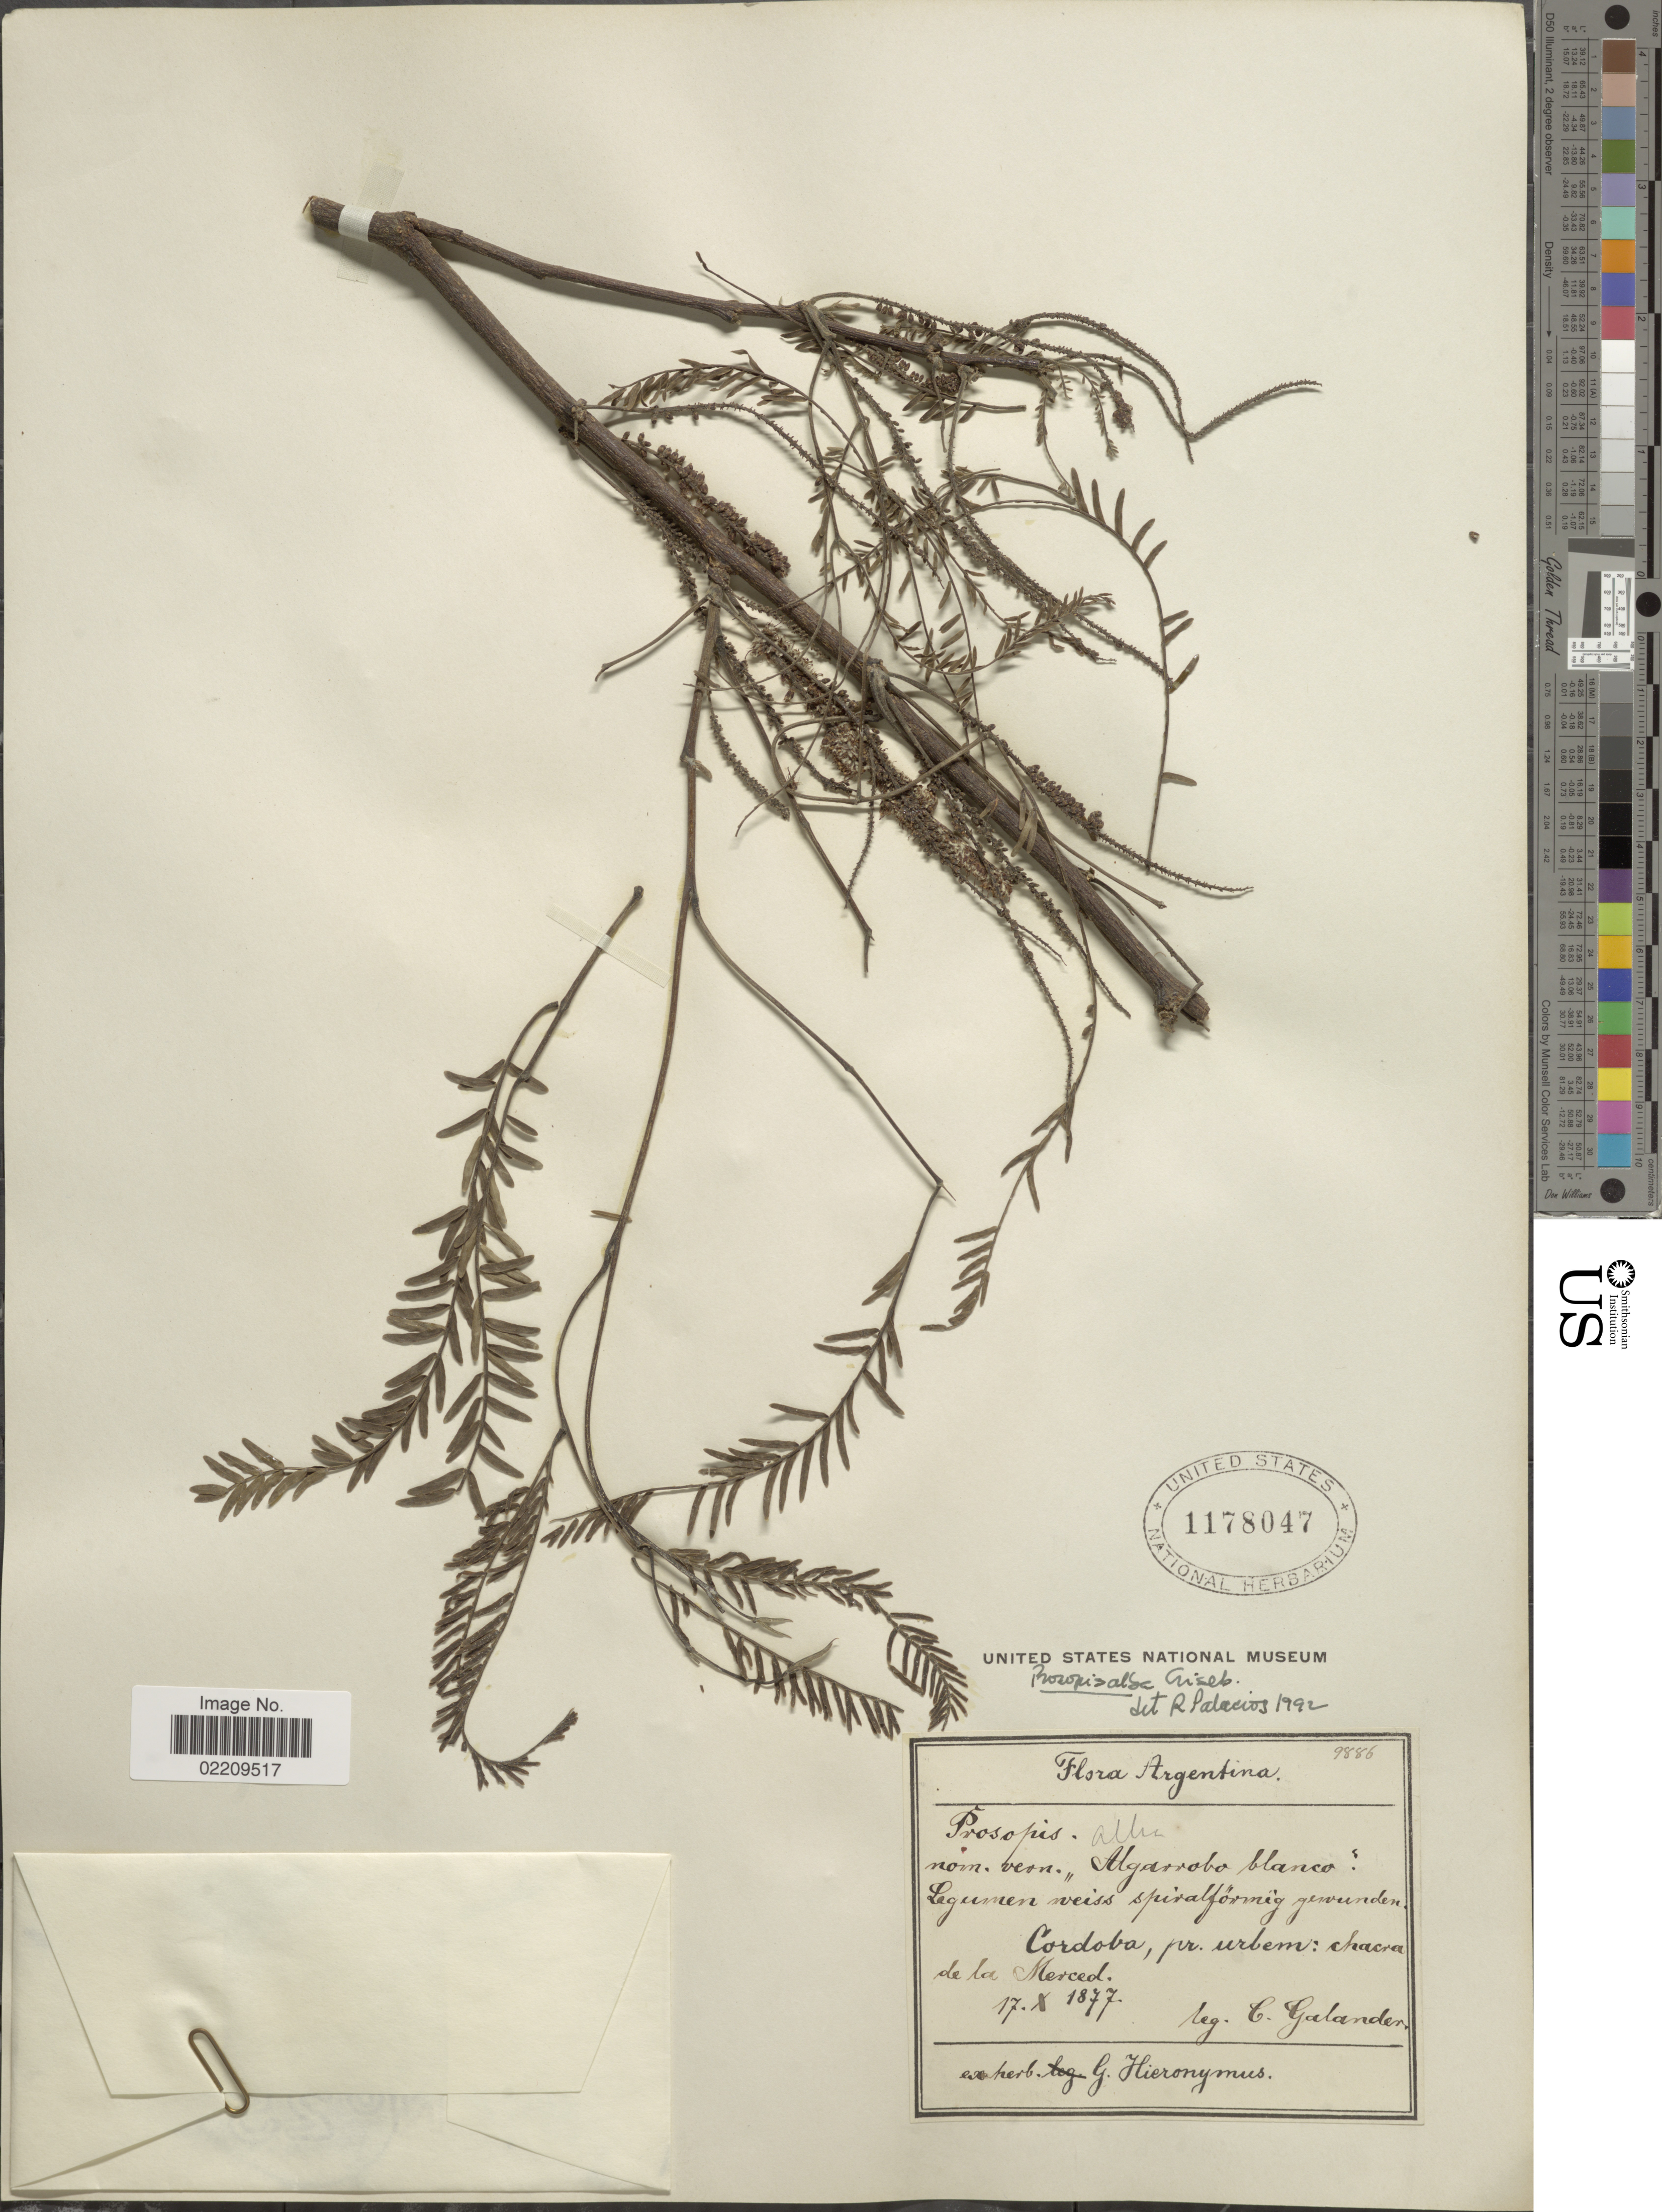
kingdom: Plantae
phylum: Tracheophyta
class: Magnoliopsida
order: Fabales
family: Fabaceae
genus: Neltuma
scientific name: Neltuma alba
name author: (Griseb.) C. E. Hughes & G.P. Lewis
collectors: C. Galander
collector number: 9886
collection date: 1877-10-17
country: Argentina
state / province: Cordoba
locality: Pr. urbem: Chacra de la Merced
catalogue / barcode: US 1178047